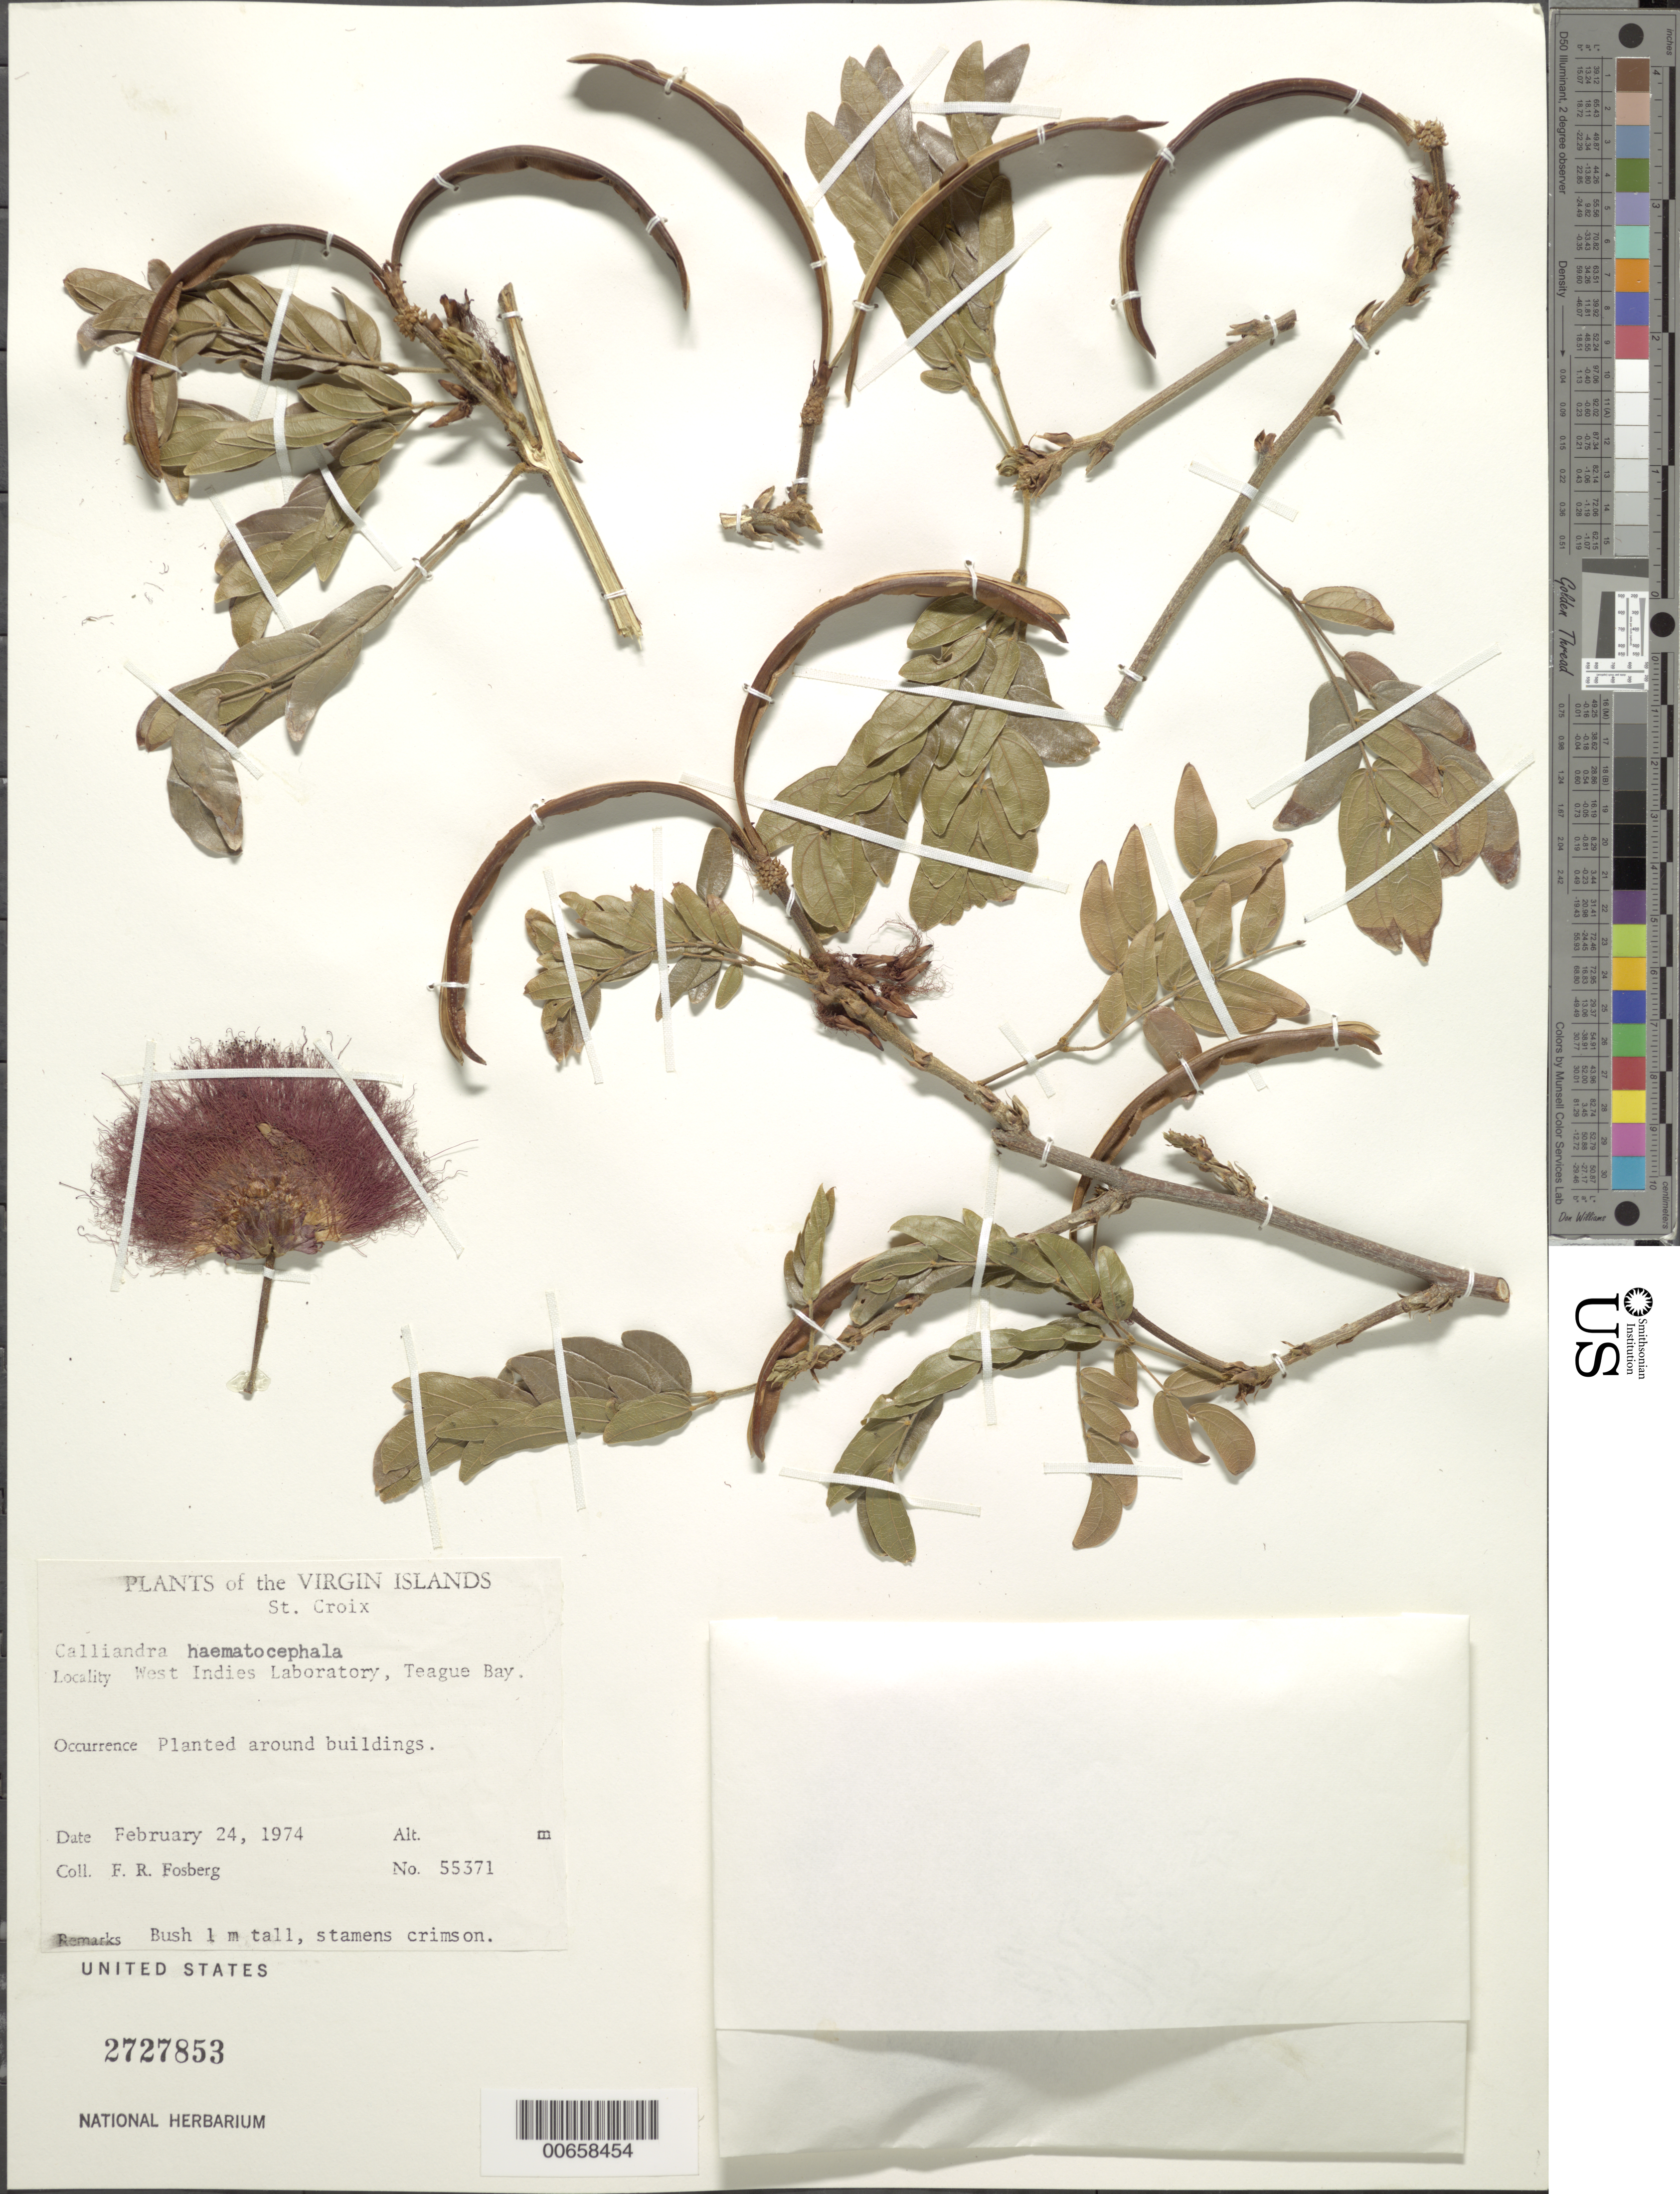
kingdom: Plantae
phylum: Tracheophyta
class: Magnoliopsida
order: Fabales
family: Fabaceae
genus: Calliandra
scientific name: Calliandra haematocephala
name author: Hassk.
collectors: F. R. Fosberg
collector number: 55371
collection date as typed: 24 Feb 1974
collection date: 1974-02-24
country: U.S. Virgin Islands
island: St. Croix Island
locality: Teague Bay, West Indies Laboratory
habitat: Around buildings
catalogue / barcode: US 2727853